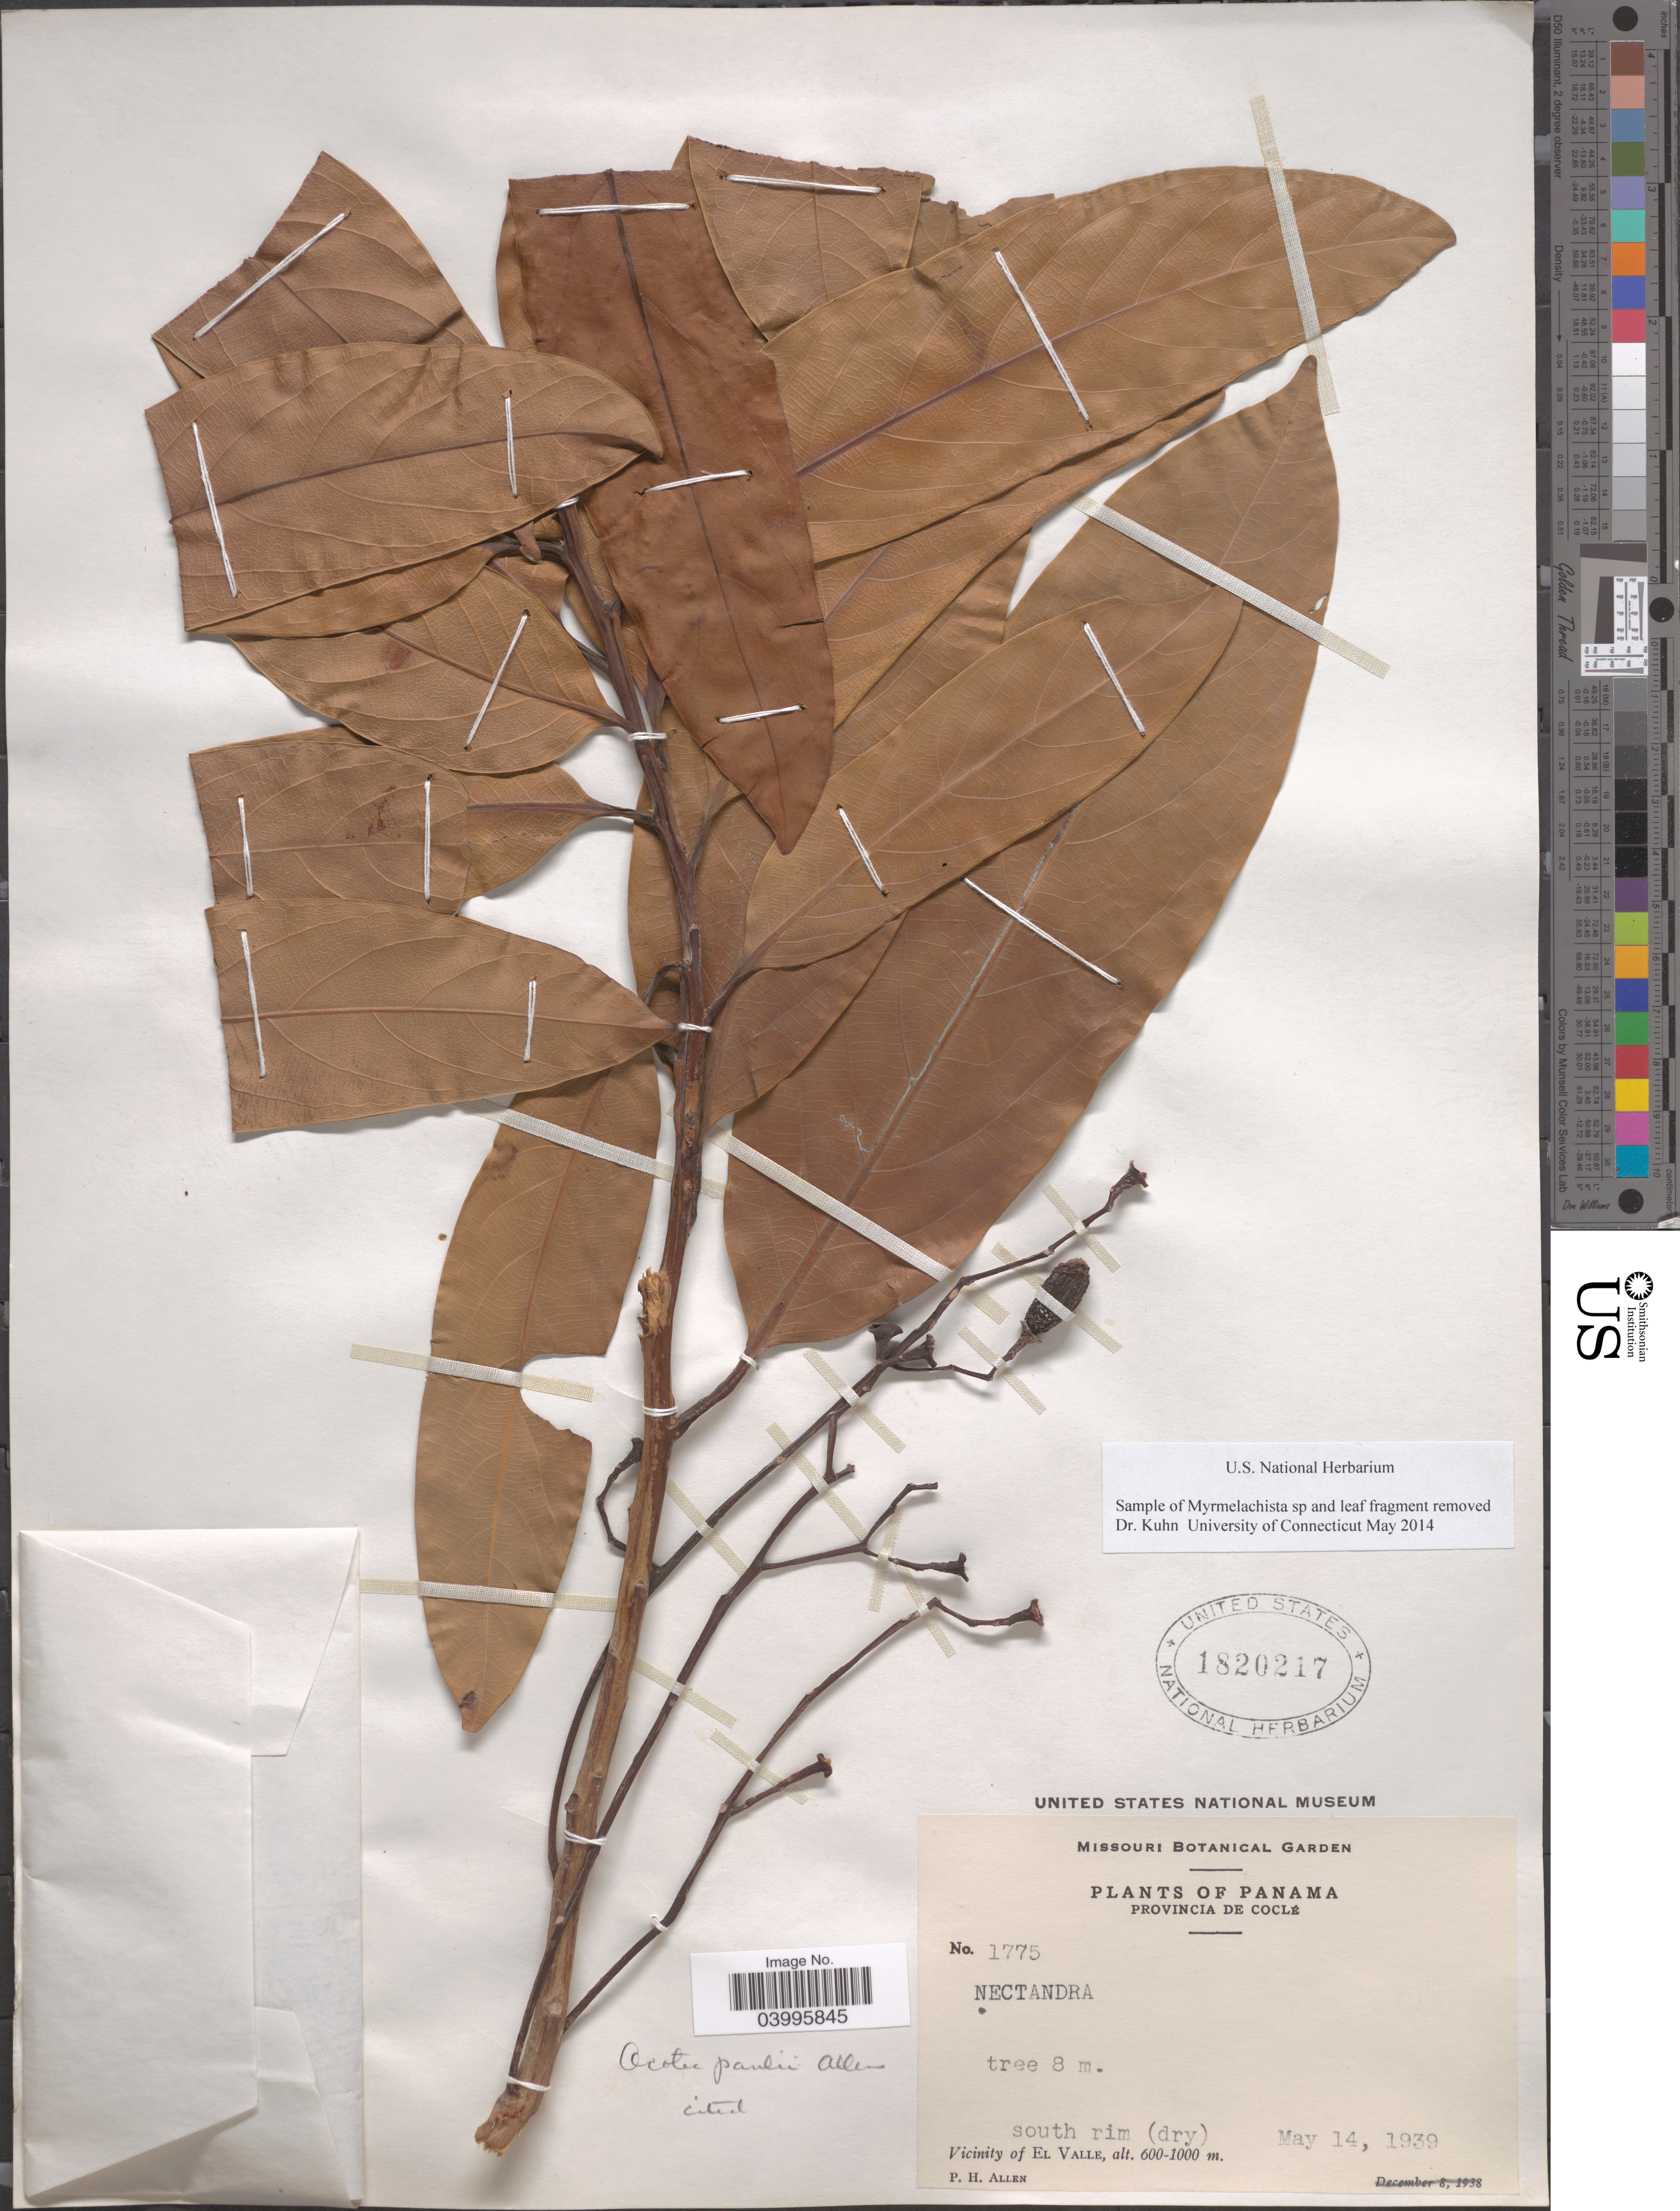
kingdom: Plantae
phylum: Tracheophyta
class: Magnoliopsida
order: Laurales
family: Lauraceae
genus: Ocotea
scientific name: Ocotea paulii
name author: C.K. Allen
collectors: P. H. Allen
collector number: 1775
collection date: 1939-05-14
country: Panama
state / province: Cocle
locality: South rim (dry). Vicinity of El Valle.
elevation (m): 600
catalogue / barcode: US 1820217